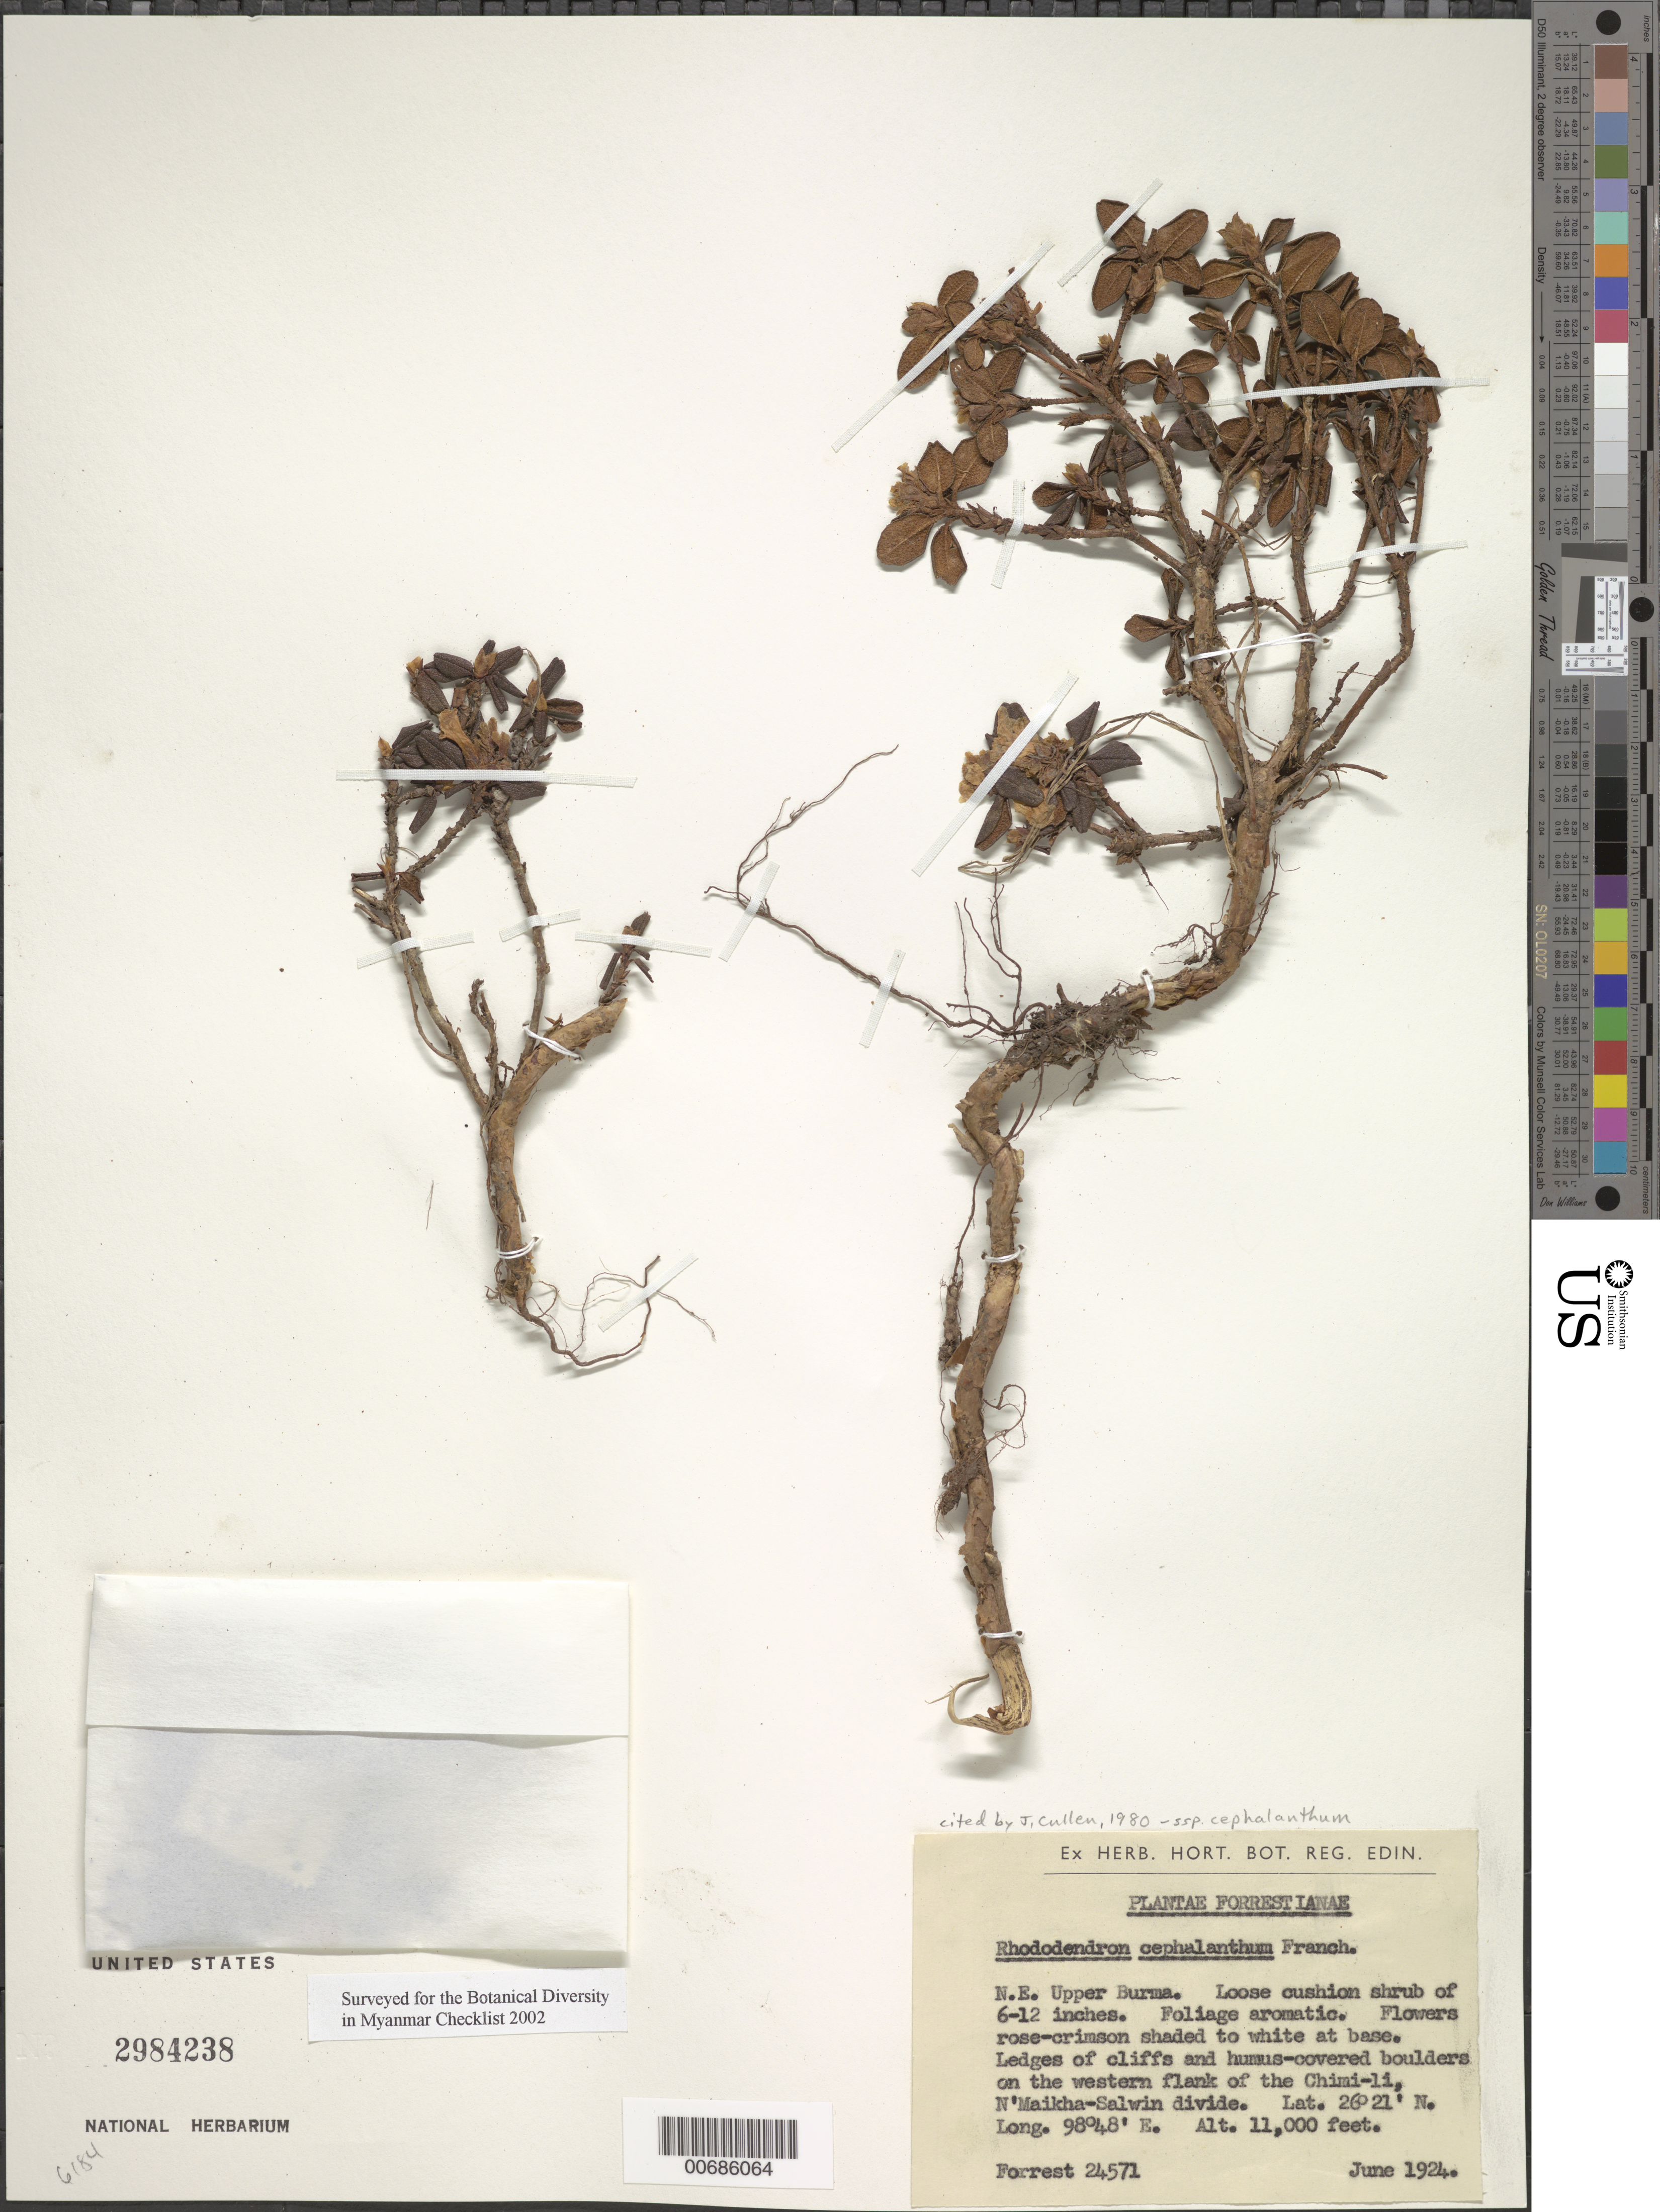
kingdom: Plantae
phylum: Tracheophyta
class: Magnoliopsida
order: Ericales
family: Ericaceae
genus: Rhododendron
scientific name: Rhododendron cephalanthum subsp. cephalanthum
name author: Franch.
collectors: G. Forrest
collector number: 24571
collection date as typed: Jun 1924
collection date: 1924-06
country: Myanmar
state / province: Kachin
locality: N'Maikha-Salwin Divide, W flank, Chimi-li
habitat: Ledges of cliffs and humun covered boulders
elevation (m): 3353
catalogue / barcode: US 2984238